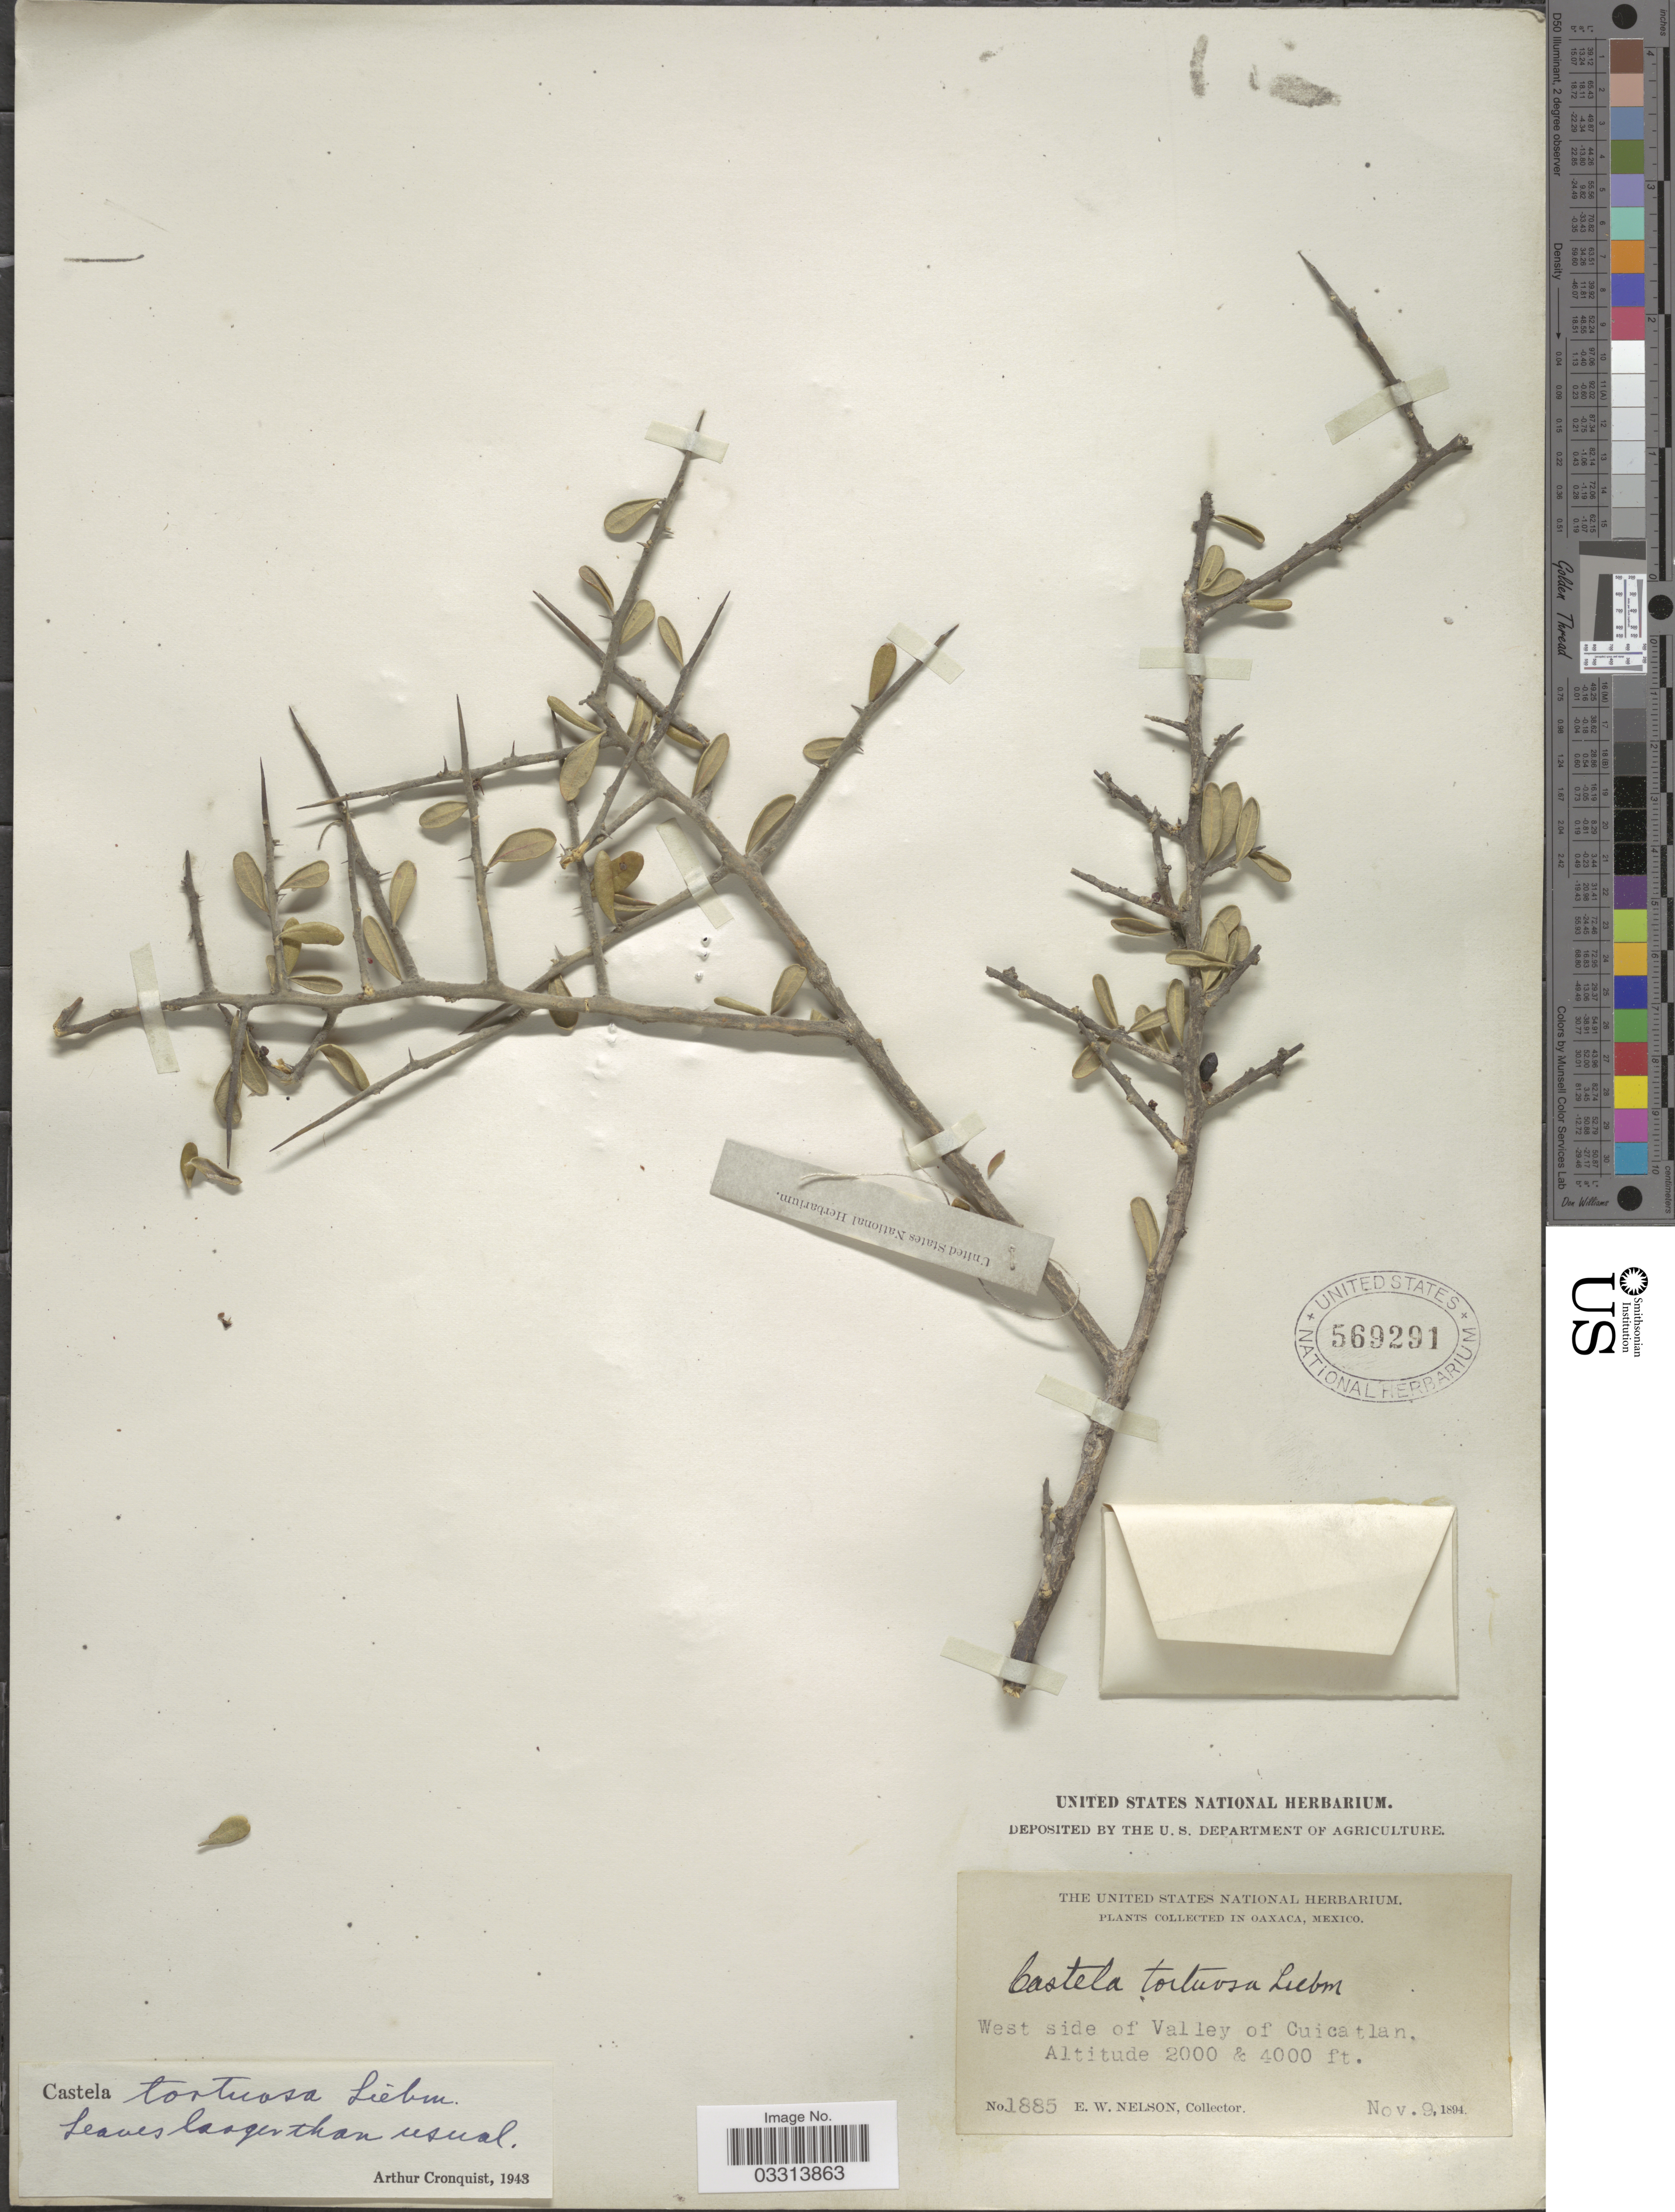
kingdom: Plantae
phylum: Tracheophyta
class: Magnoliopsida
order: Sapindales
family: Simaroubaceae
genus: Castela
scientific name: Castela tortuosa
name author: Liebm.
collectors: E. W. Nelson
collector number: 1885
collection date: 1894-11-09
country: Mexico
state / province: Oaxaca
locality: West side of Valley of Cuicatlan.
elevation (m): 610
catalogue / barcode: US 569291